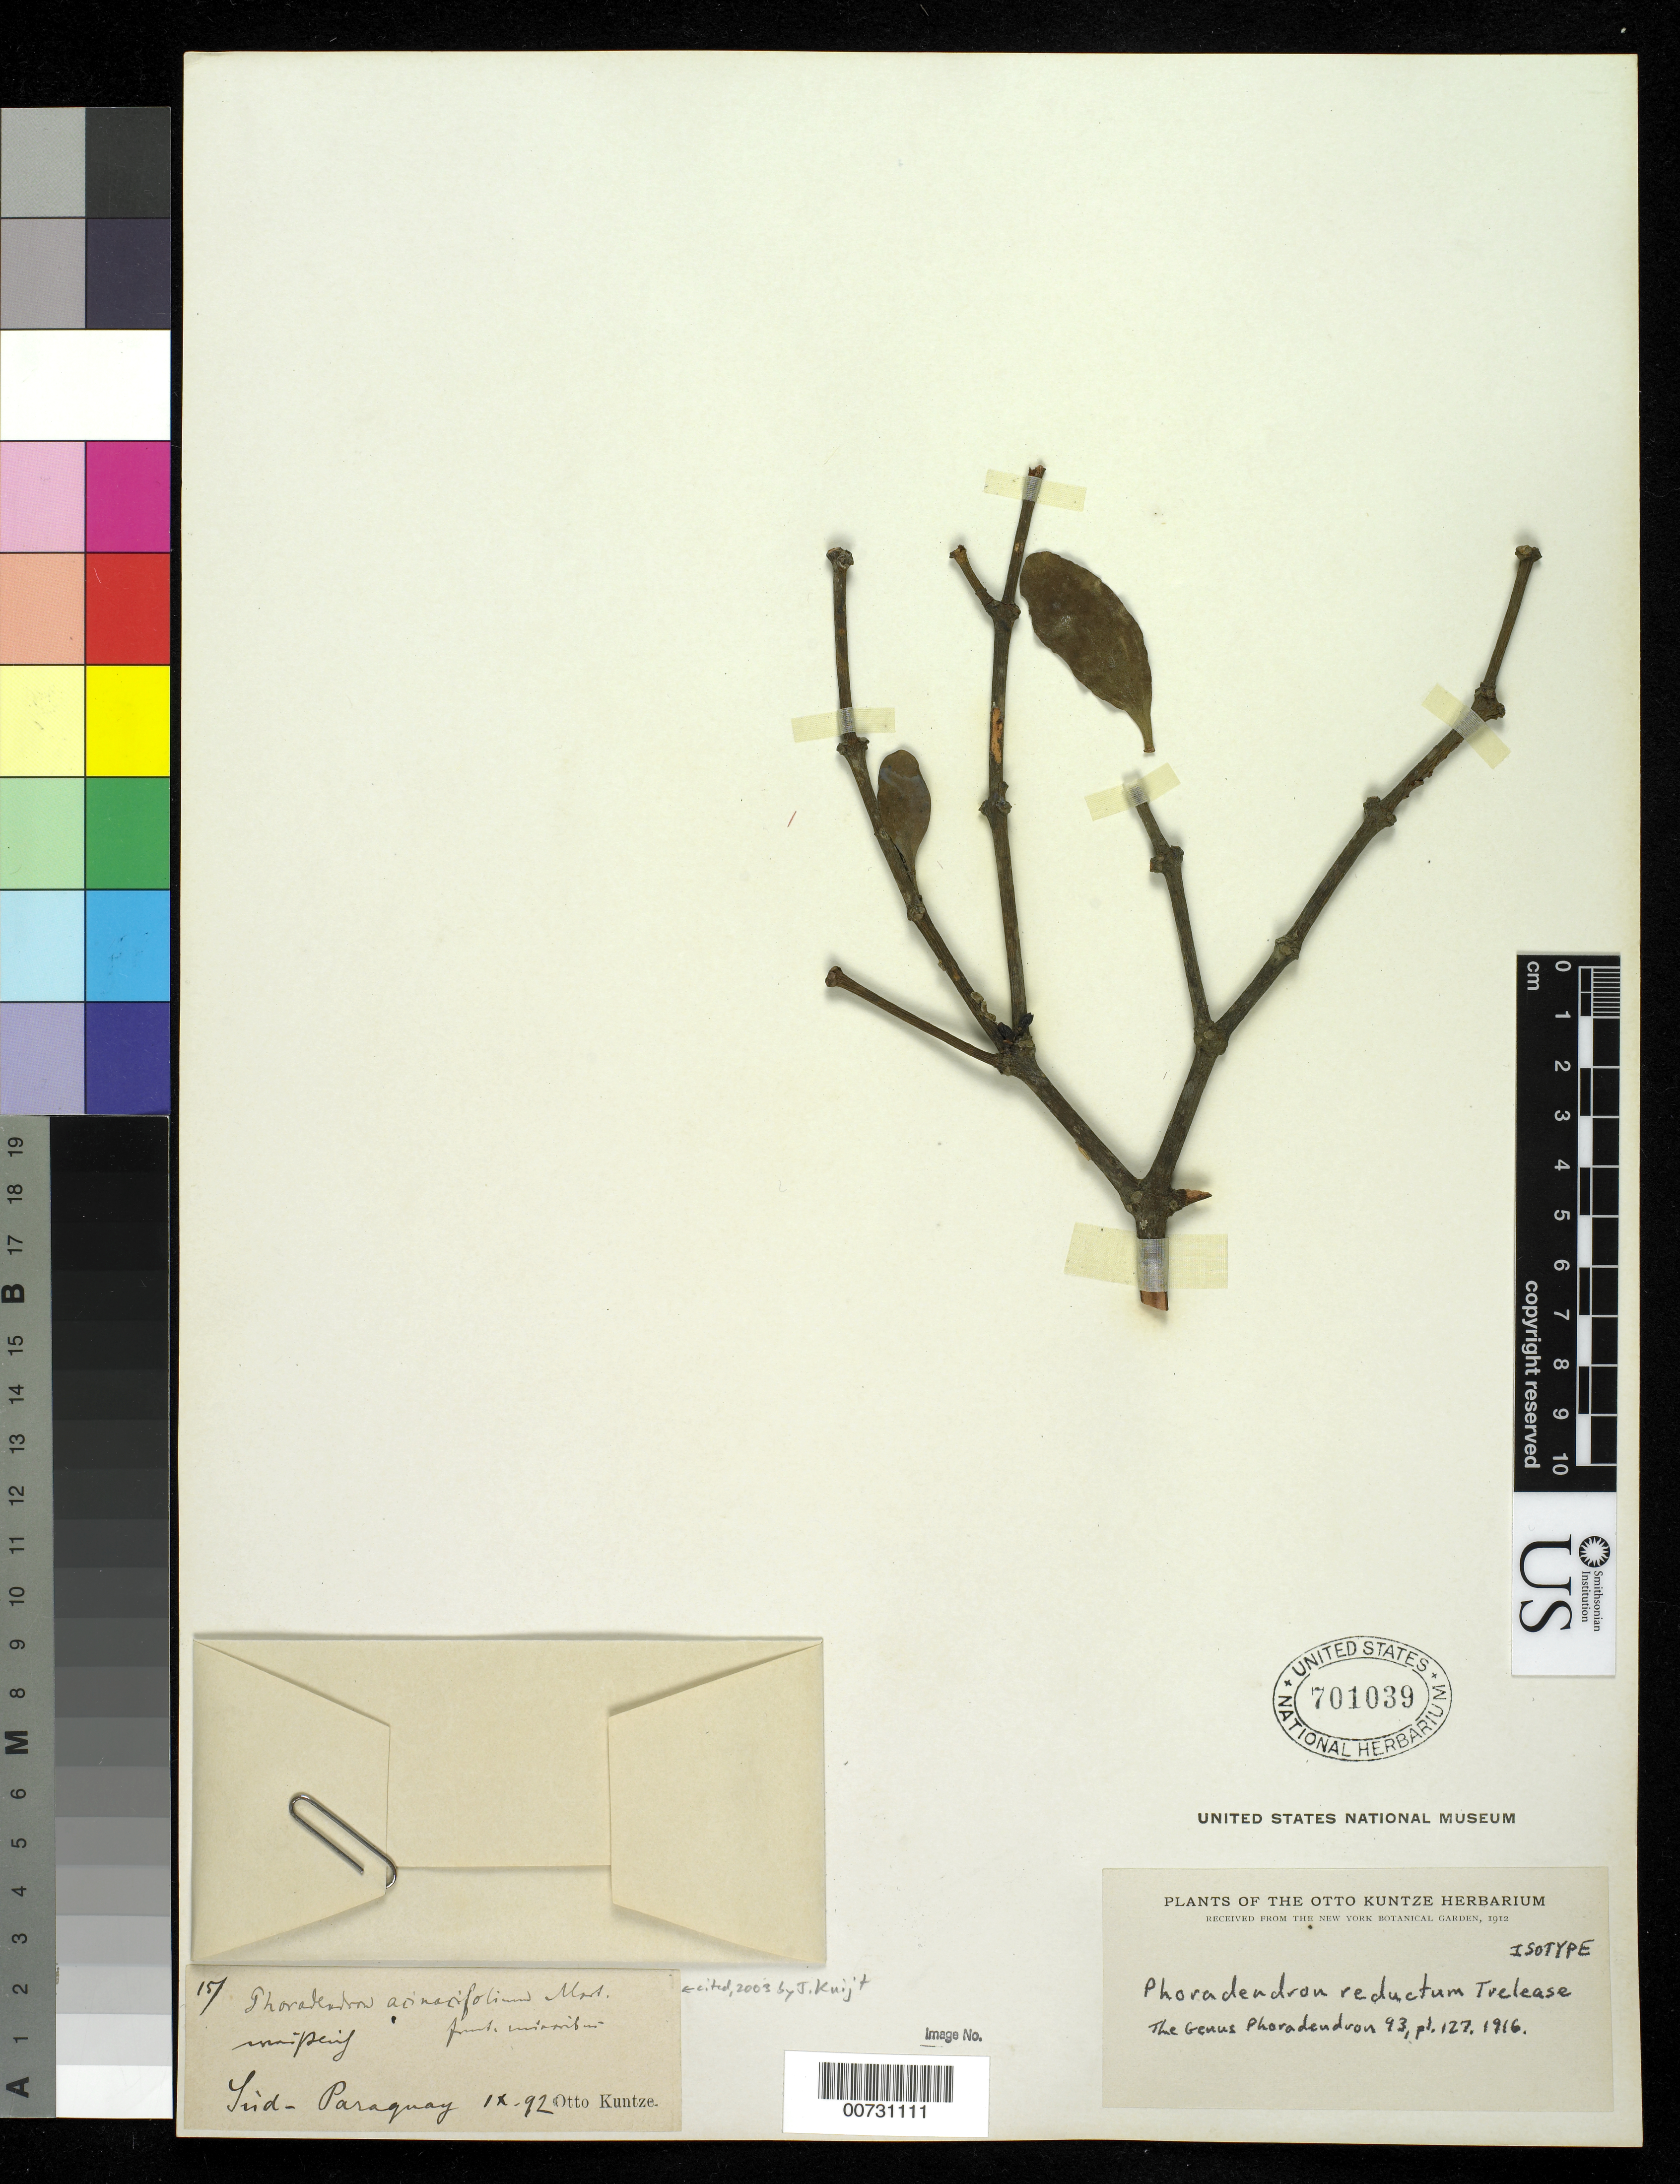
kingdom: Plantae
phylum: Tracheophyta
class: Magnoliopsida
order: Santalales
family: Viscaceae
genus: Phoradendron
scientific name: Phoradendron reductum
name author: Trel.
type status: Isotype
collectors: C.E.O. Kuntze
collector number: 15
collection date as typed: Sep 1892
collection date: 1892-09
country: Paraguay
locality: Süd-Paraguay.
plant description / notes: Cited 2003 by Kuijt, Syst. Bot. Monogr. 66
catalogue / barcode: US 701039